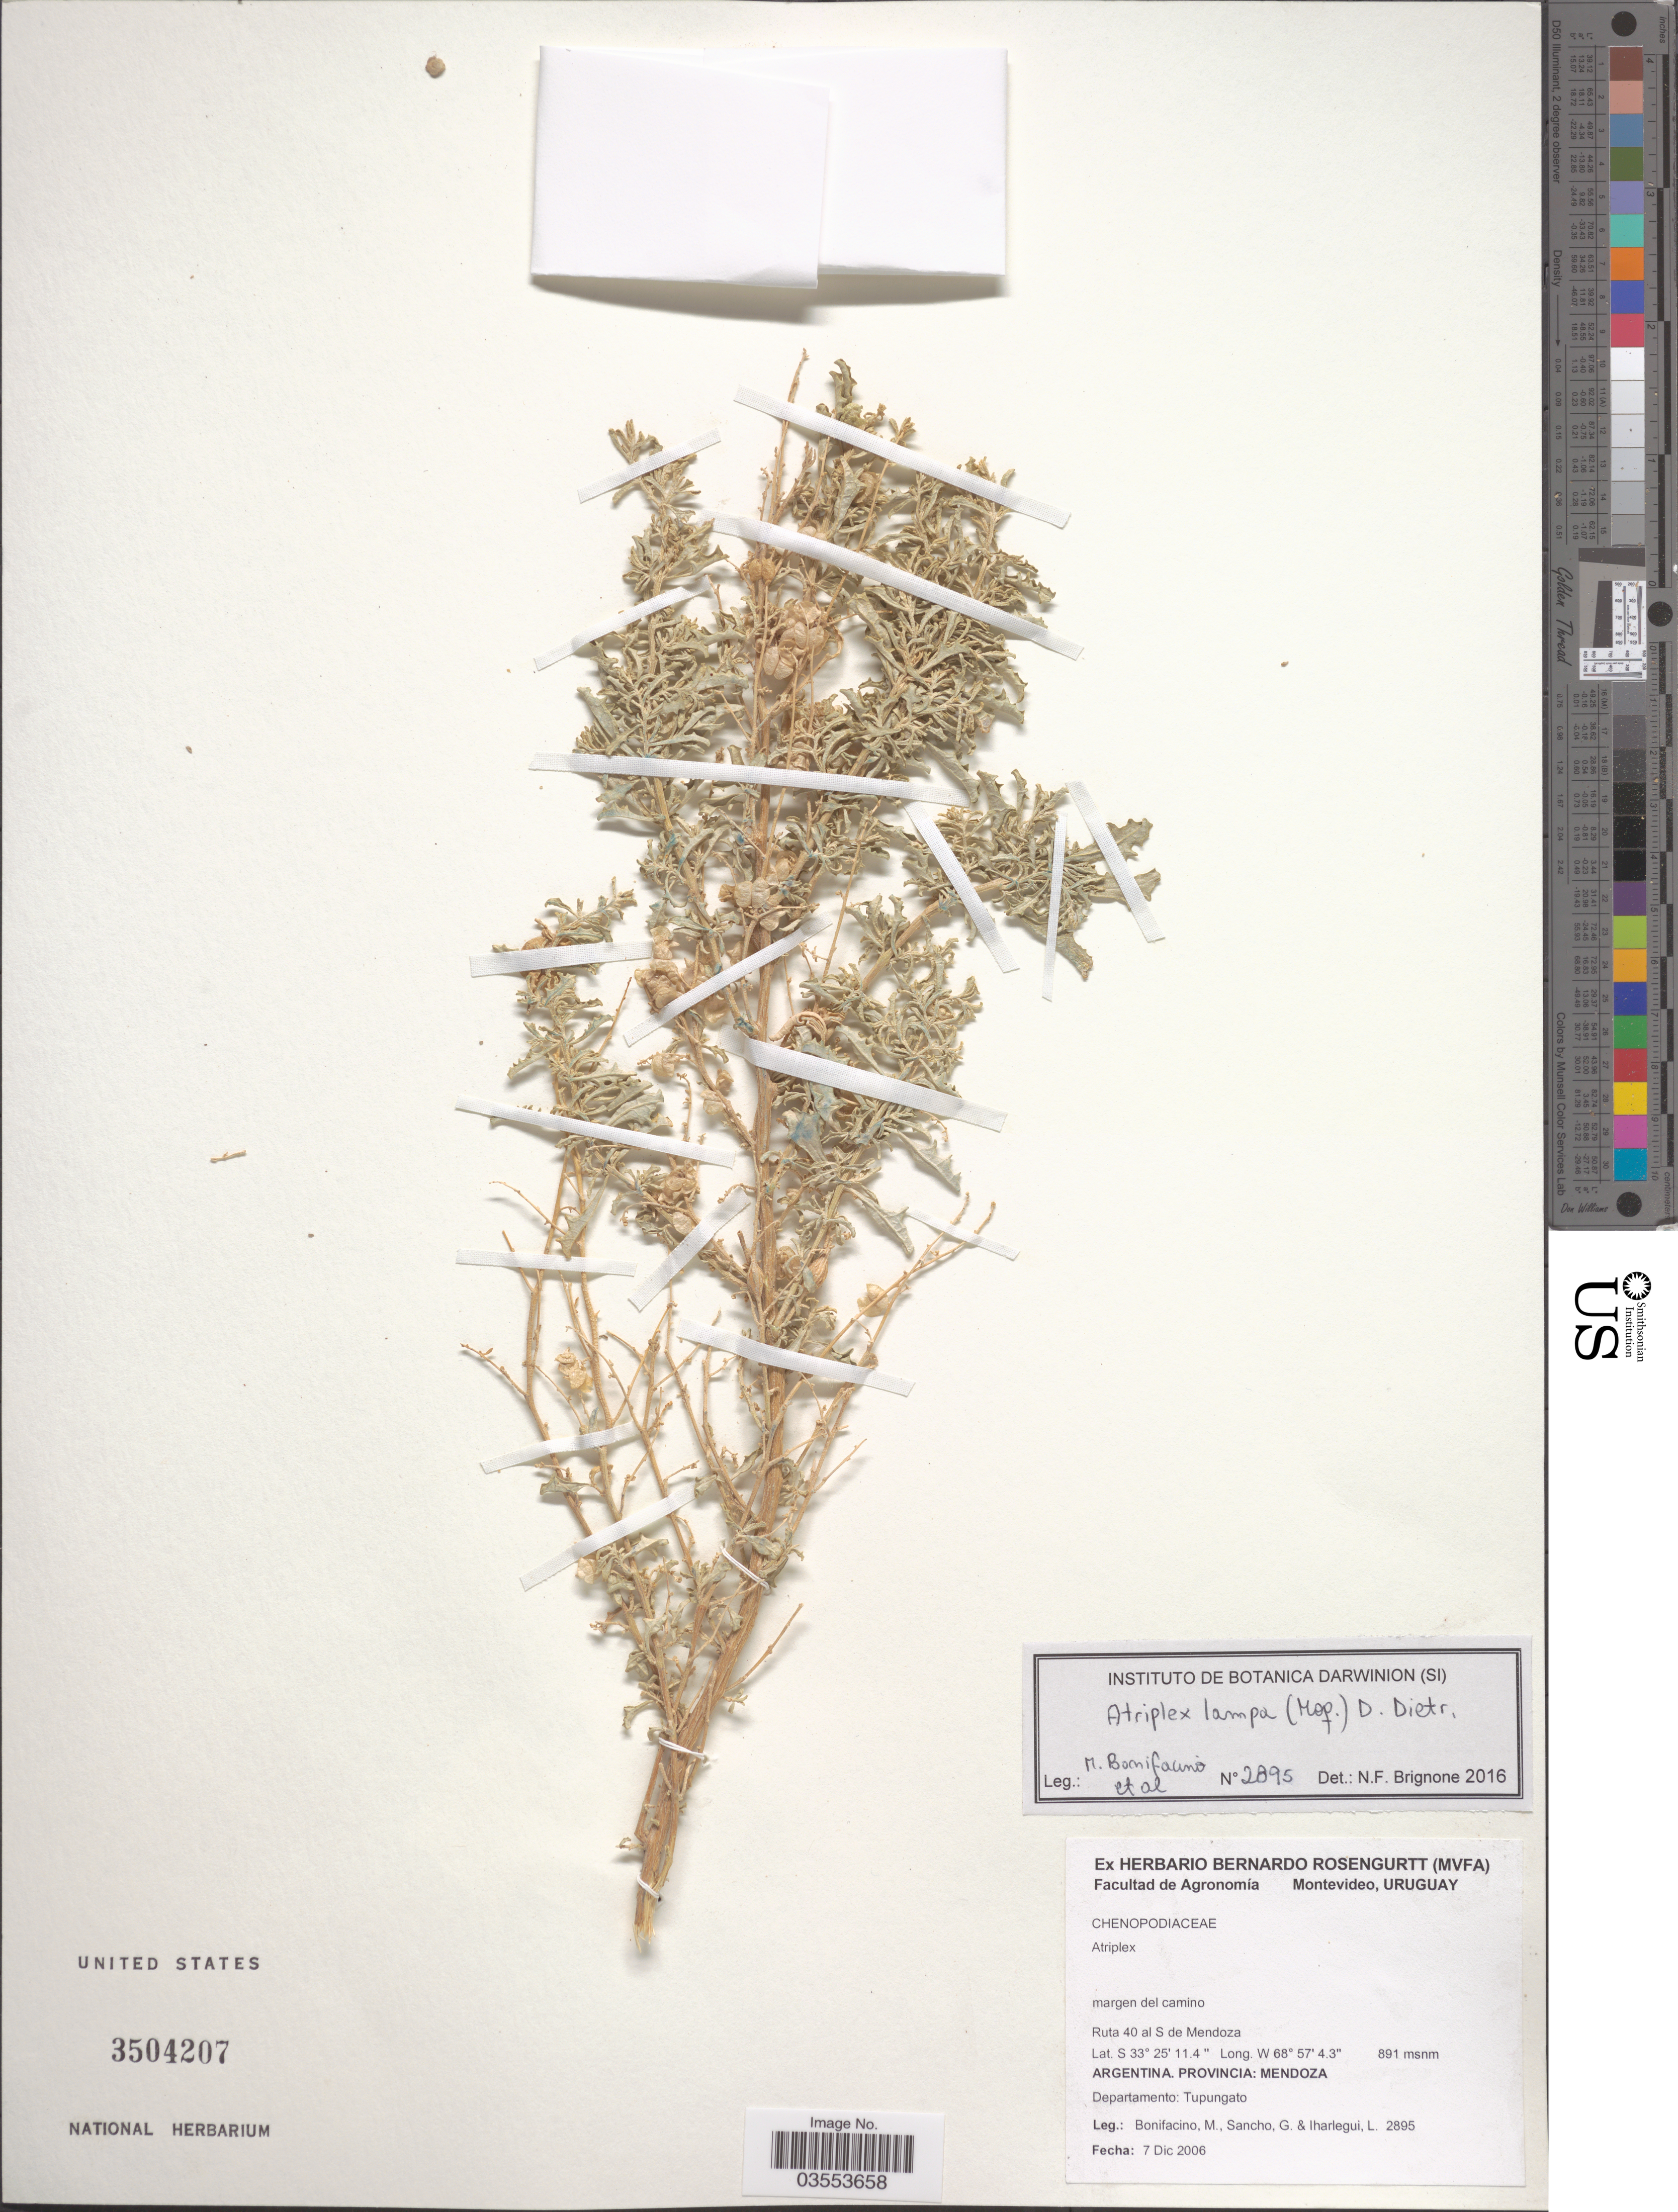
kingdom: Plantae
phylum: Tracheophyta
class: Magnoliopsida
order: Caryophyllales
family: Amaranthaceae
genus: Atriplex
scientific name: Atriplex sp.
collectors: M. Bonifacino, G. Sancho & L. Iharlegui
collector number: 2895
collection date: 2006-12-07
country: Argentina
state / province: Mendoza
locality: Margen del camino. Ruta 40 al S de Mendoza. Departamento: Tupungato.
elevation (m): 891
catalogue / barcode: US 3504207